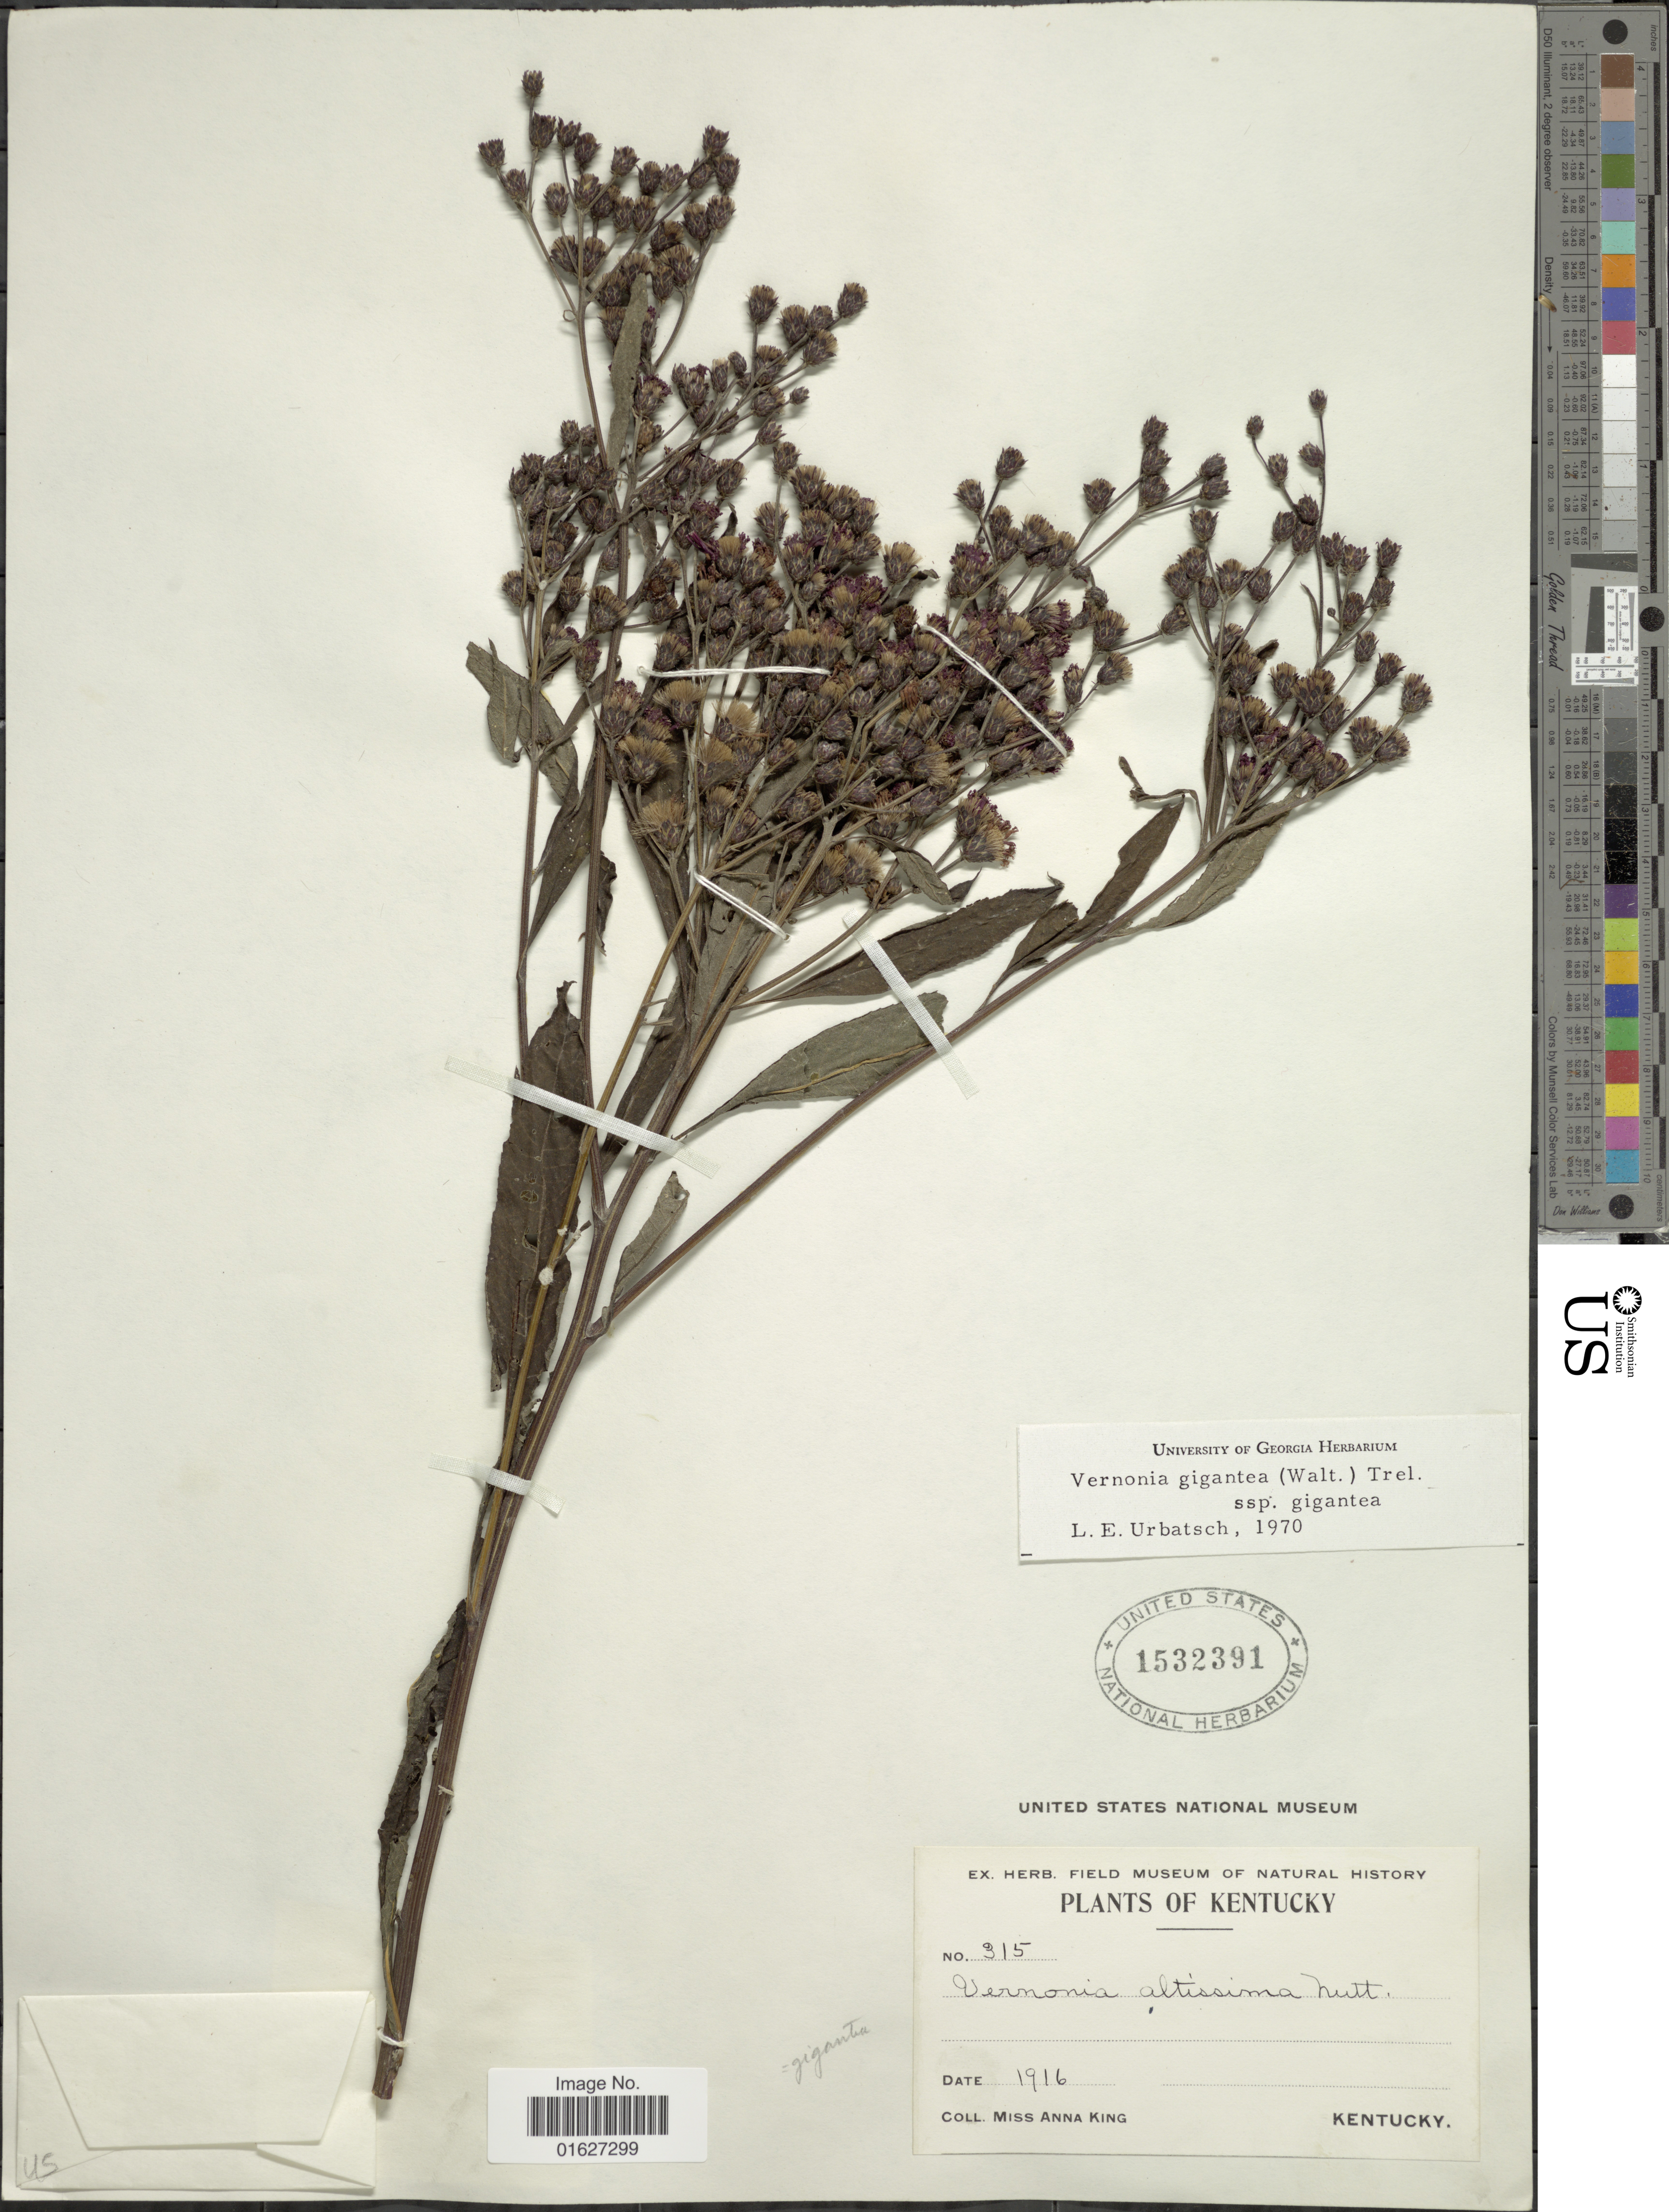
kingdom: Plantae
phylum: Tracheophyta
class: Magnoliopsida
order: Asterales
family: Asteraceae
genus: Vernonia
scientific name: Vernonia gigantea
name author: (Walter) Trel.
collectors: A. King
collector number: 315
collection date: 1916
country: United States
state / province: Kentucky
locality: Kentucky.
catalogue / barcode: US 1532391